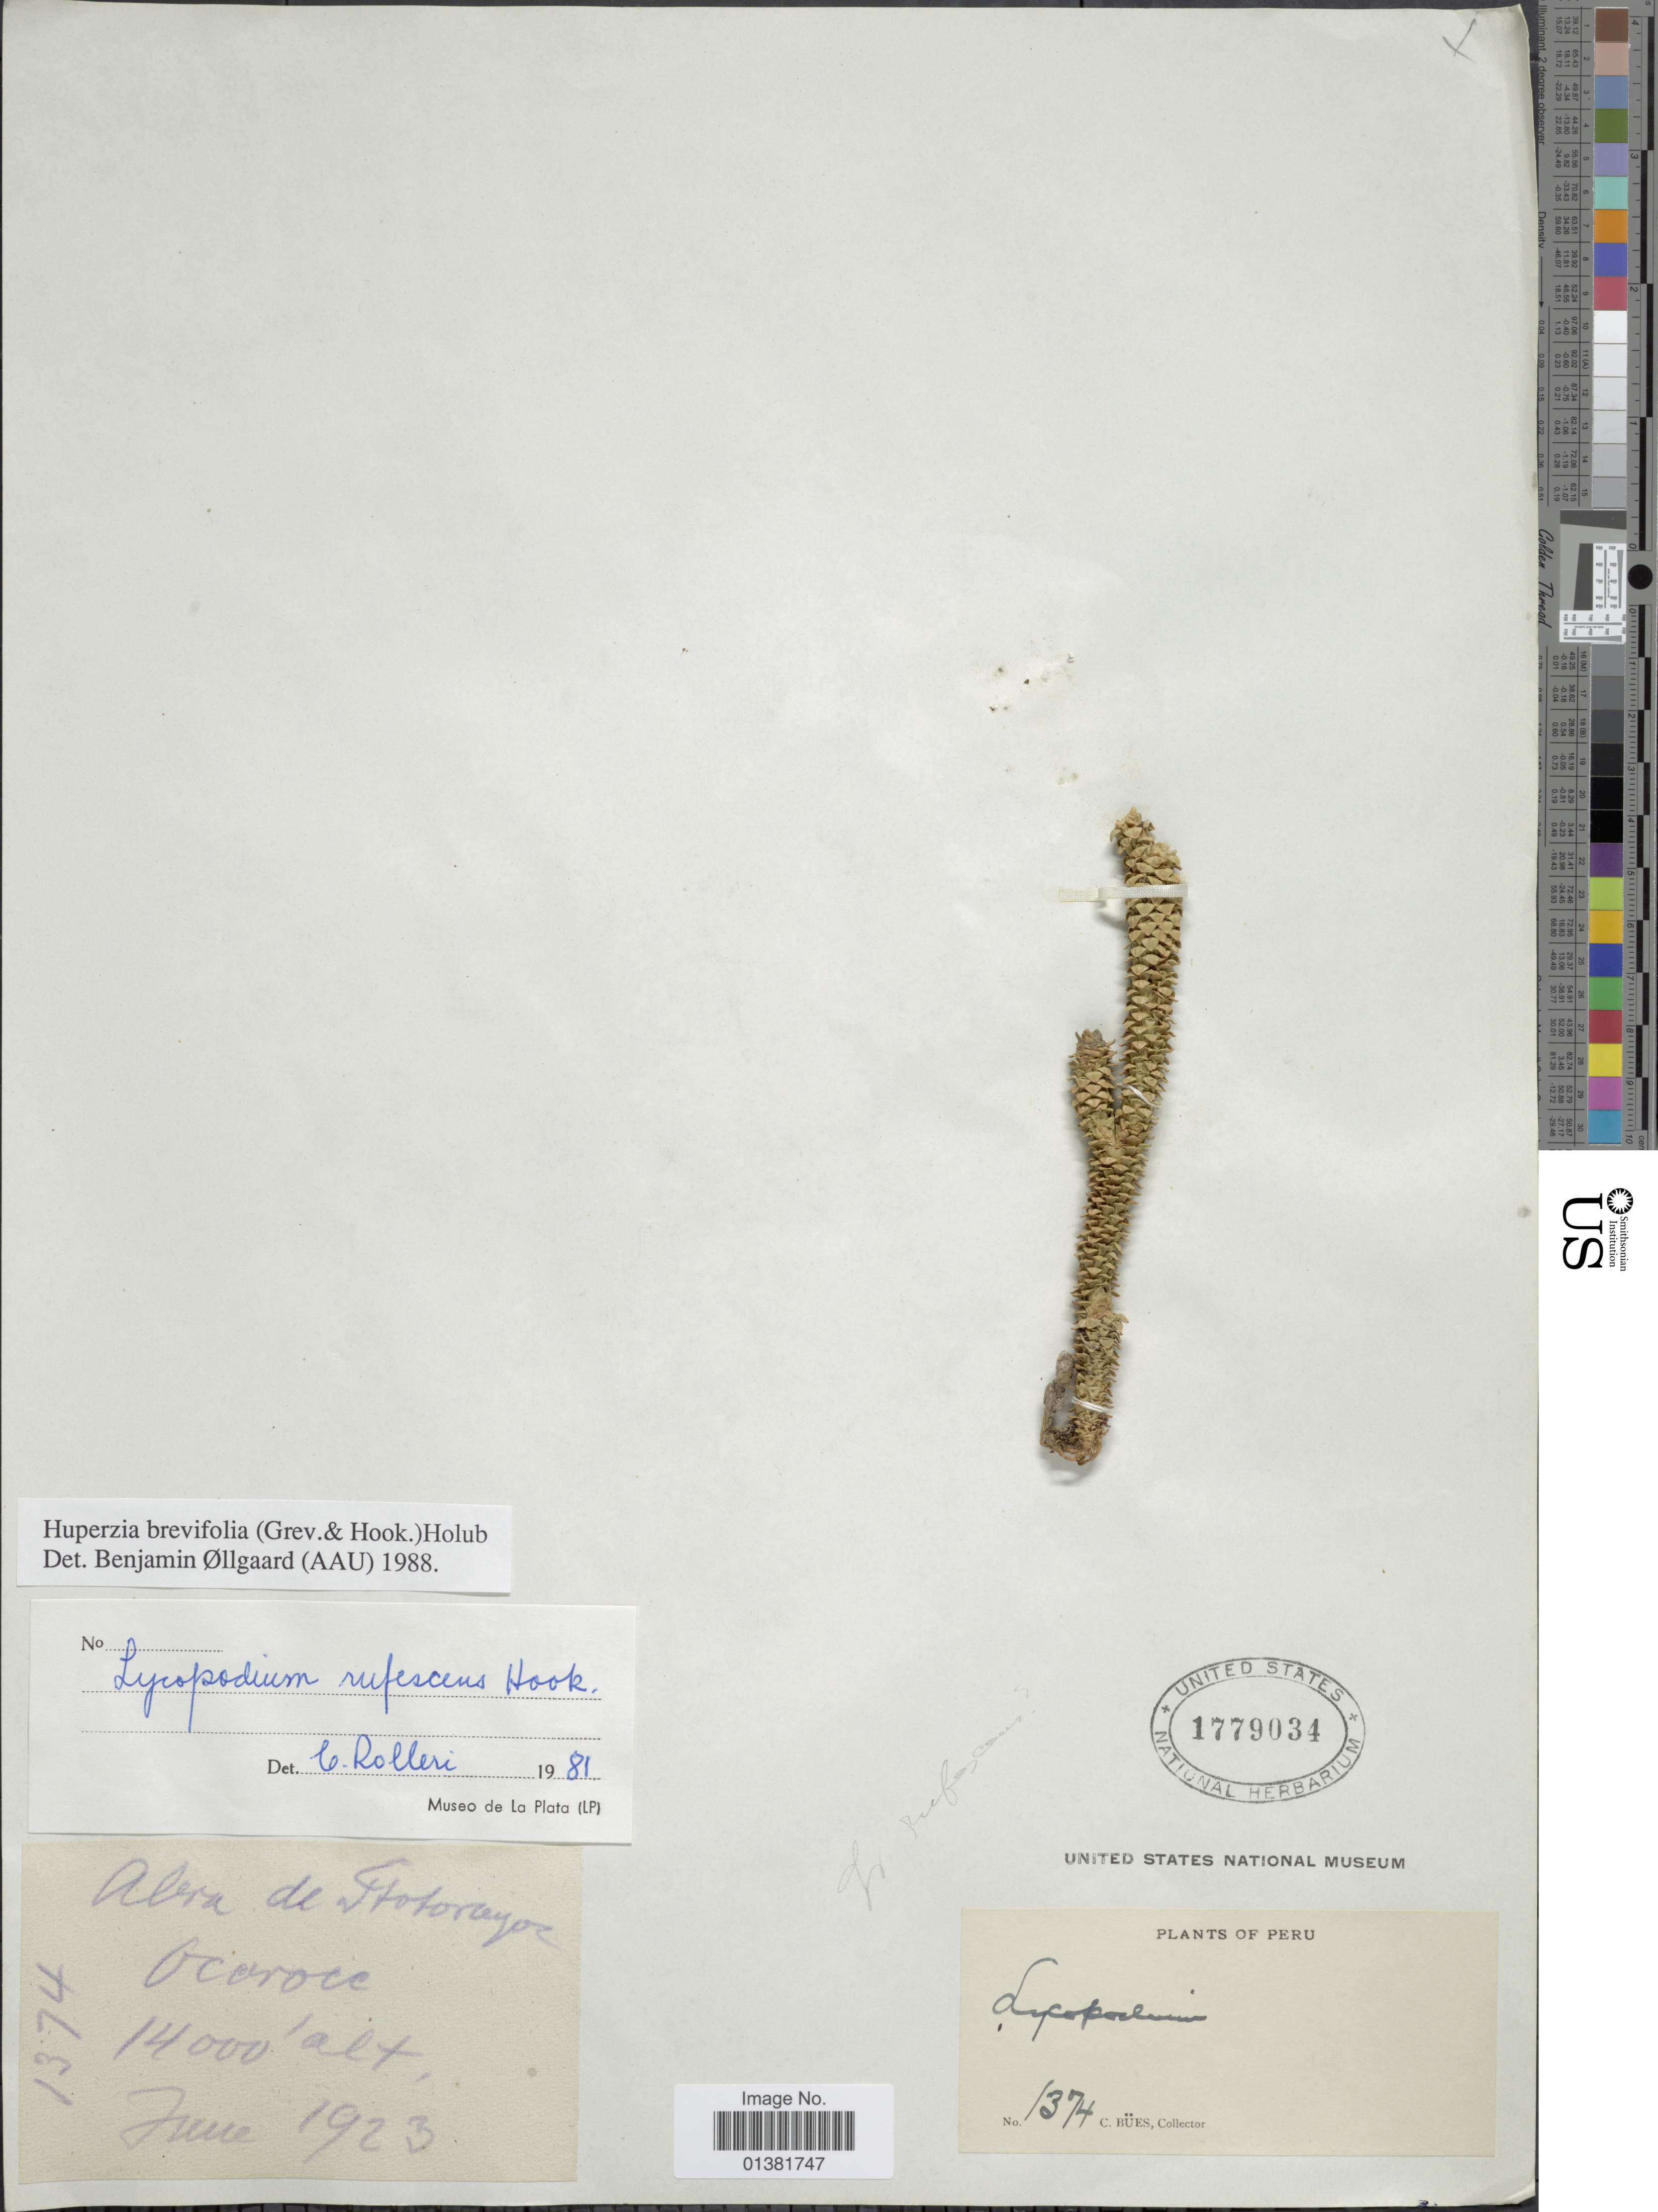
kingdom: Plantae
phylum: Tracheophyta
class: Lycopodiopsida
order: Lycopodiales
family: Lycopodiaceae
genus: Phlegmariurus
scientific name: Phlegmariurus brevifolius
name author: (Grev. & Hook.) B. Øllg.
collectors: C. Bues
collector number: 1374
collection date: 1923-06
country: Peru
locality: Abra de Ptotorayoc [interpreted] Ocorocc [interpreted]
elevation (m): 4267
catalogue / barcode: US 1779034